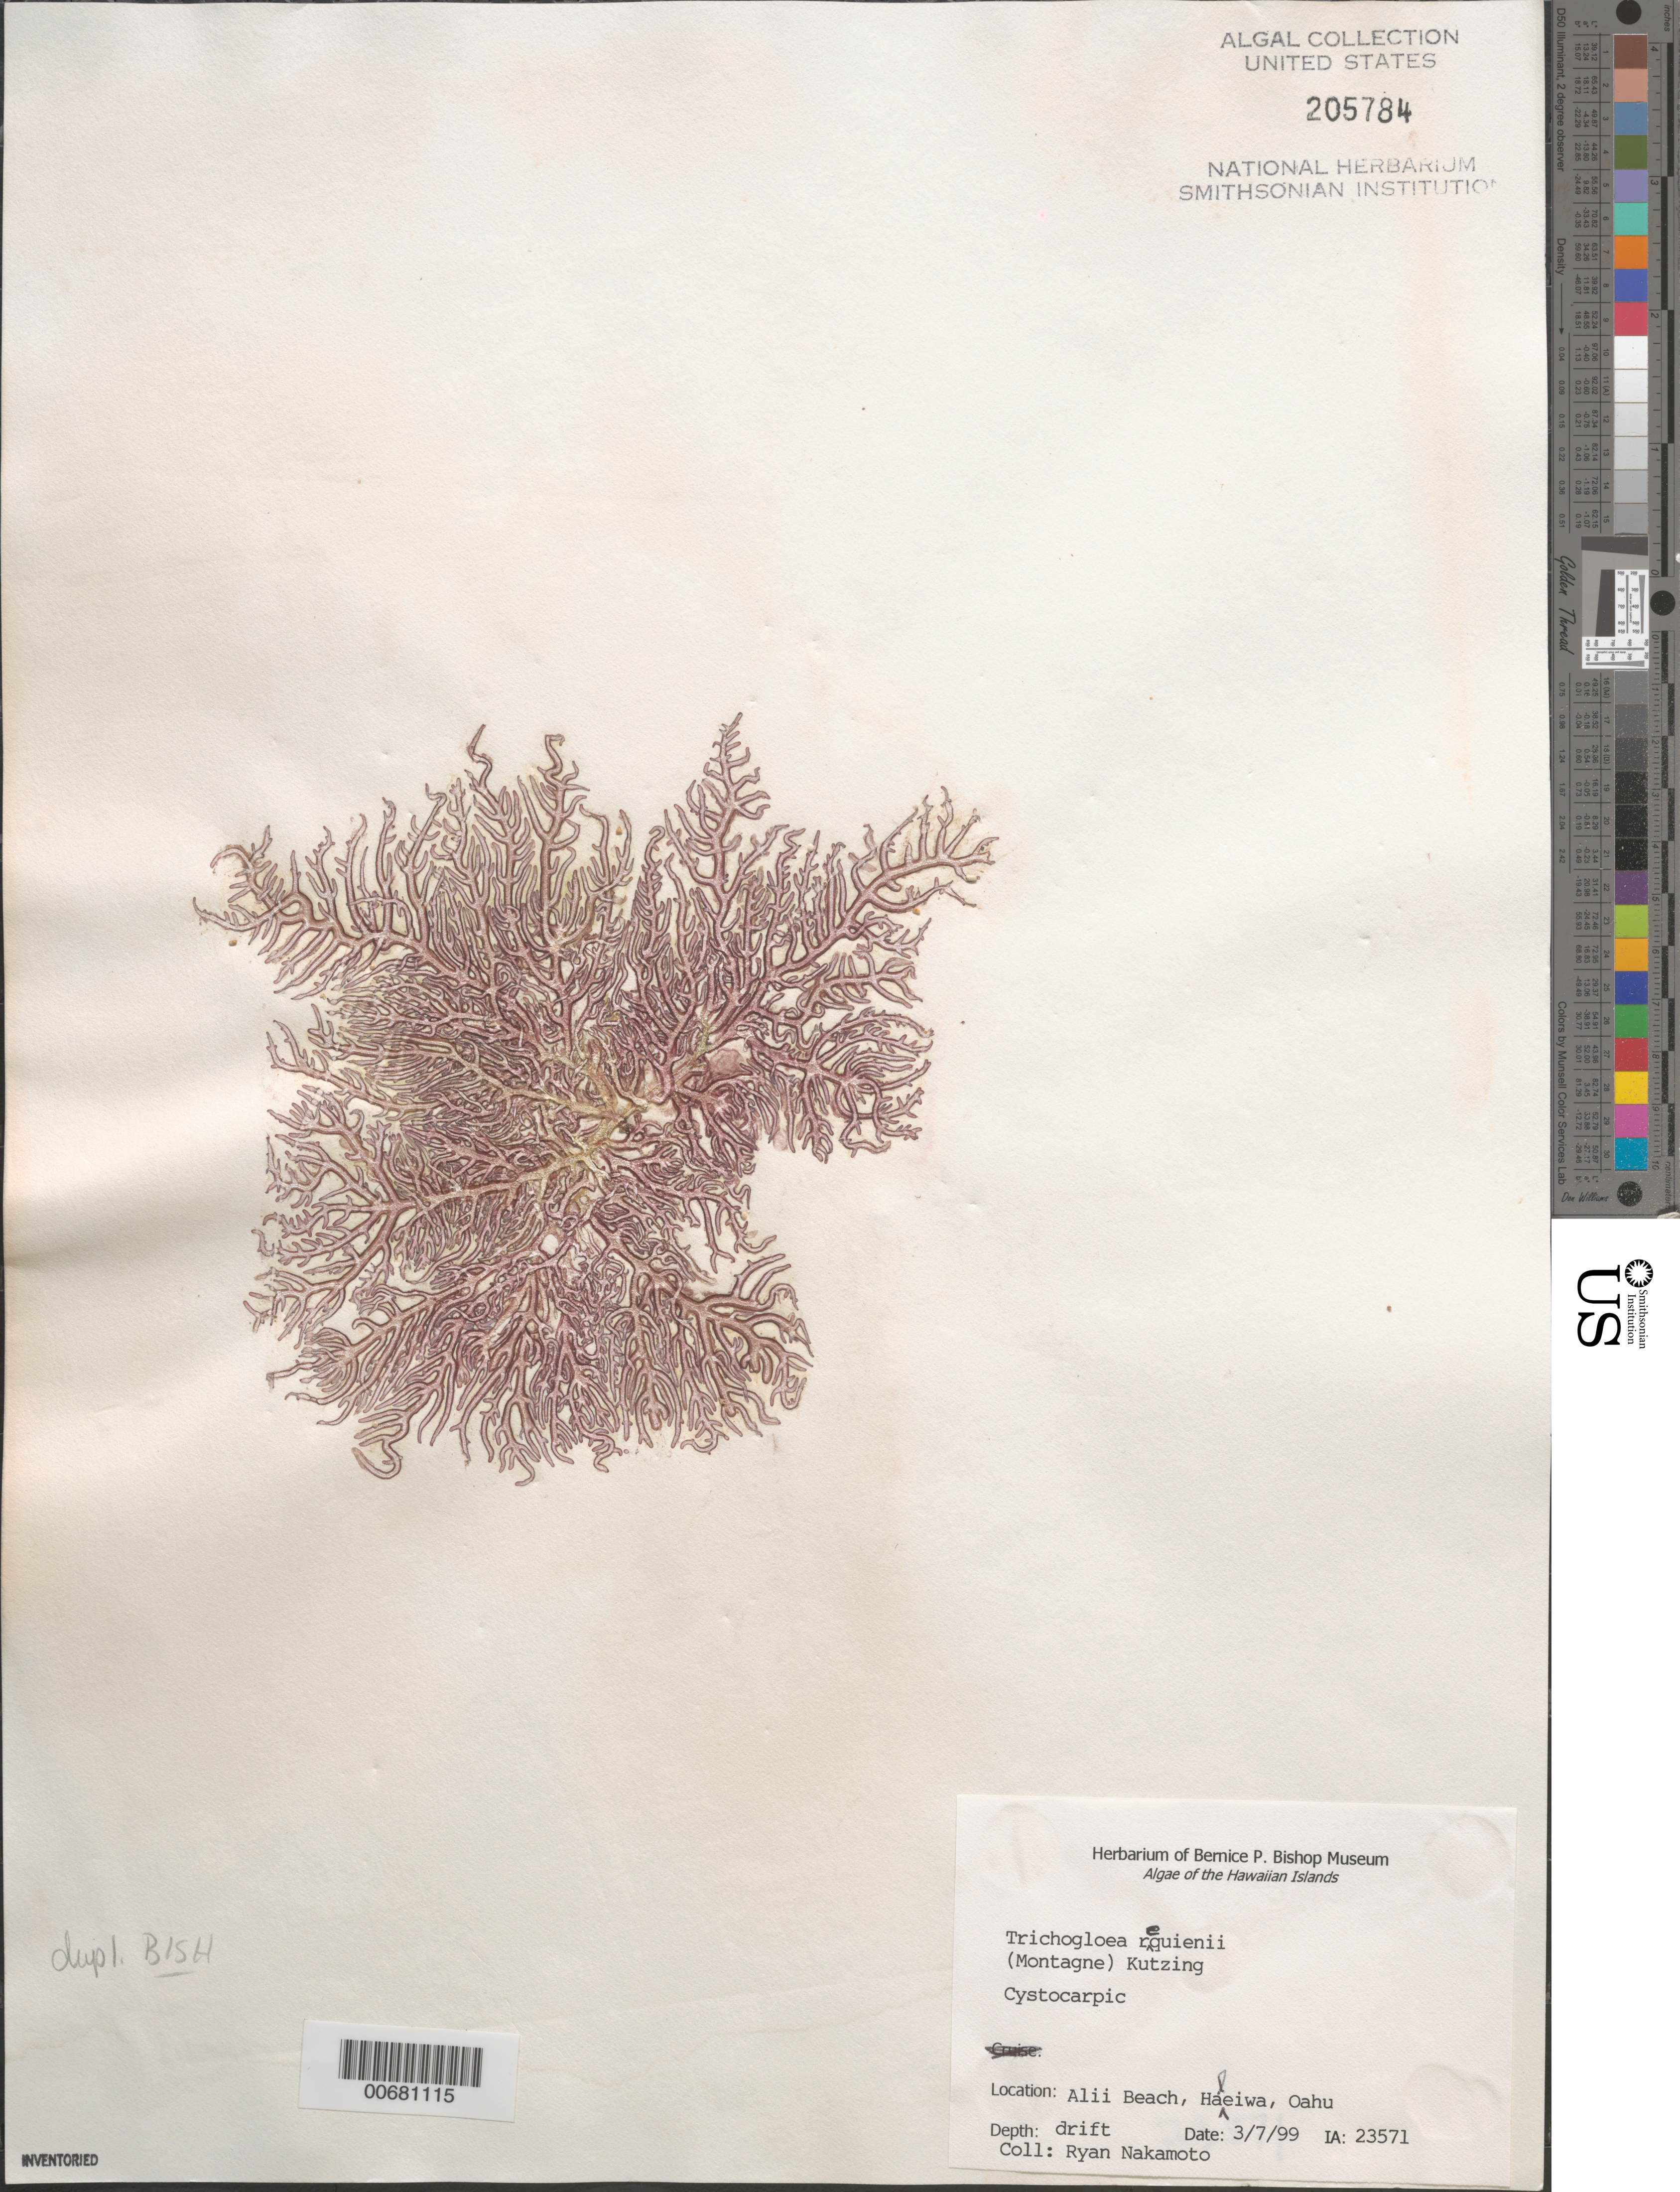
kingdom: Plantae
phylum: Rhodophyta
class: Florideophyceae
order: Nemaliales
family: Liagoraceae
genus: Trichogloea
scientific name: Trichogloea requienii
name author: (Mont.) Kütz.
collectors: R. Nakamoto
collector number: IAA 23571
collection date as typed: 07 Mar 1999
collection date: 1999-03-07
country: United States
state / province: Hawaii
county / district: Honolulu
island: Oahu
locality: Alii Beach, Haleiwa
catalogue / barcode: US 205784